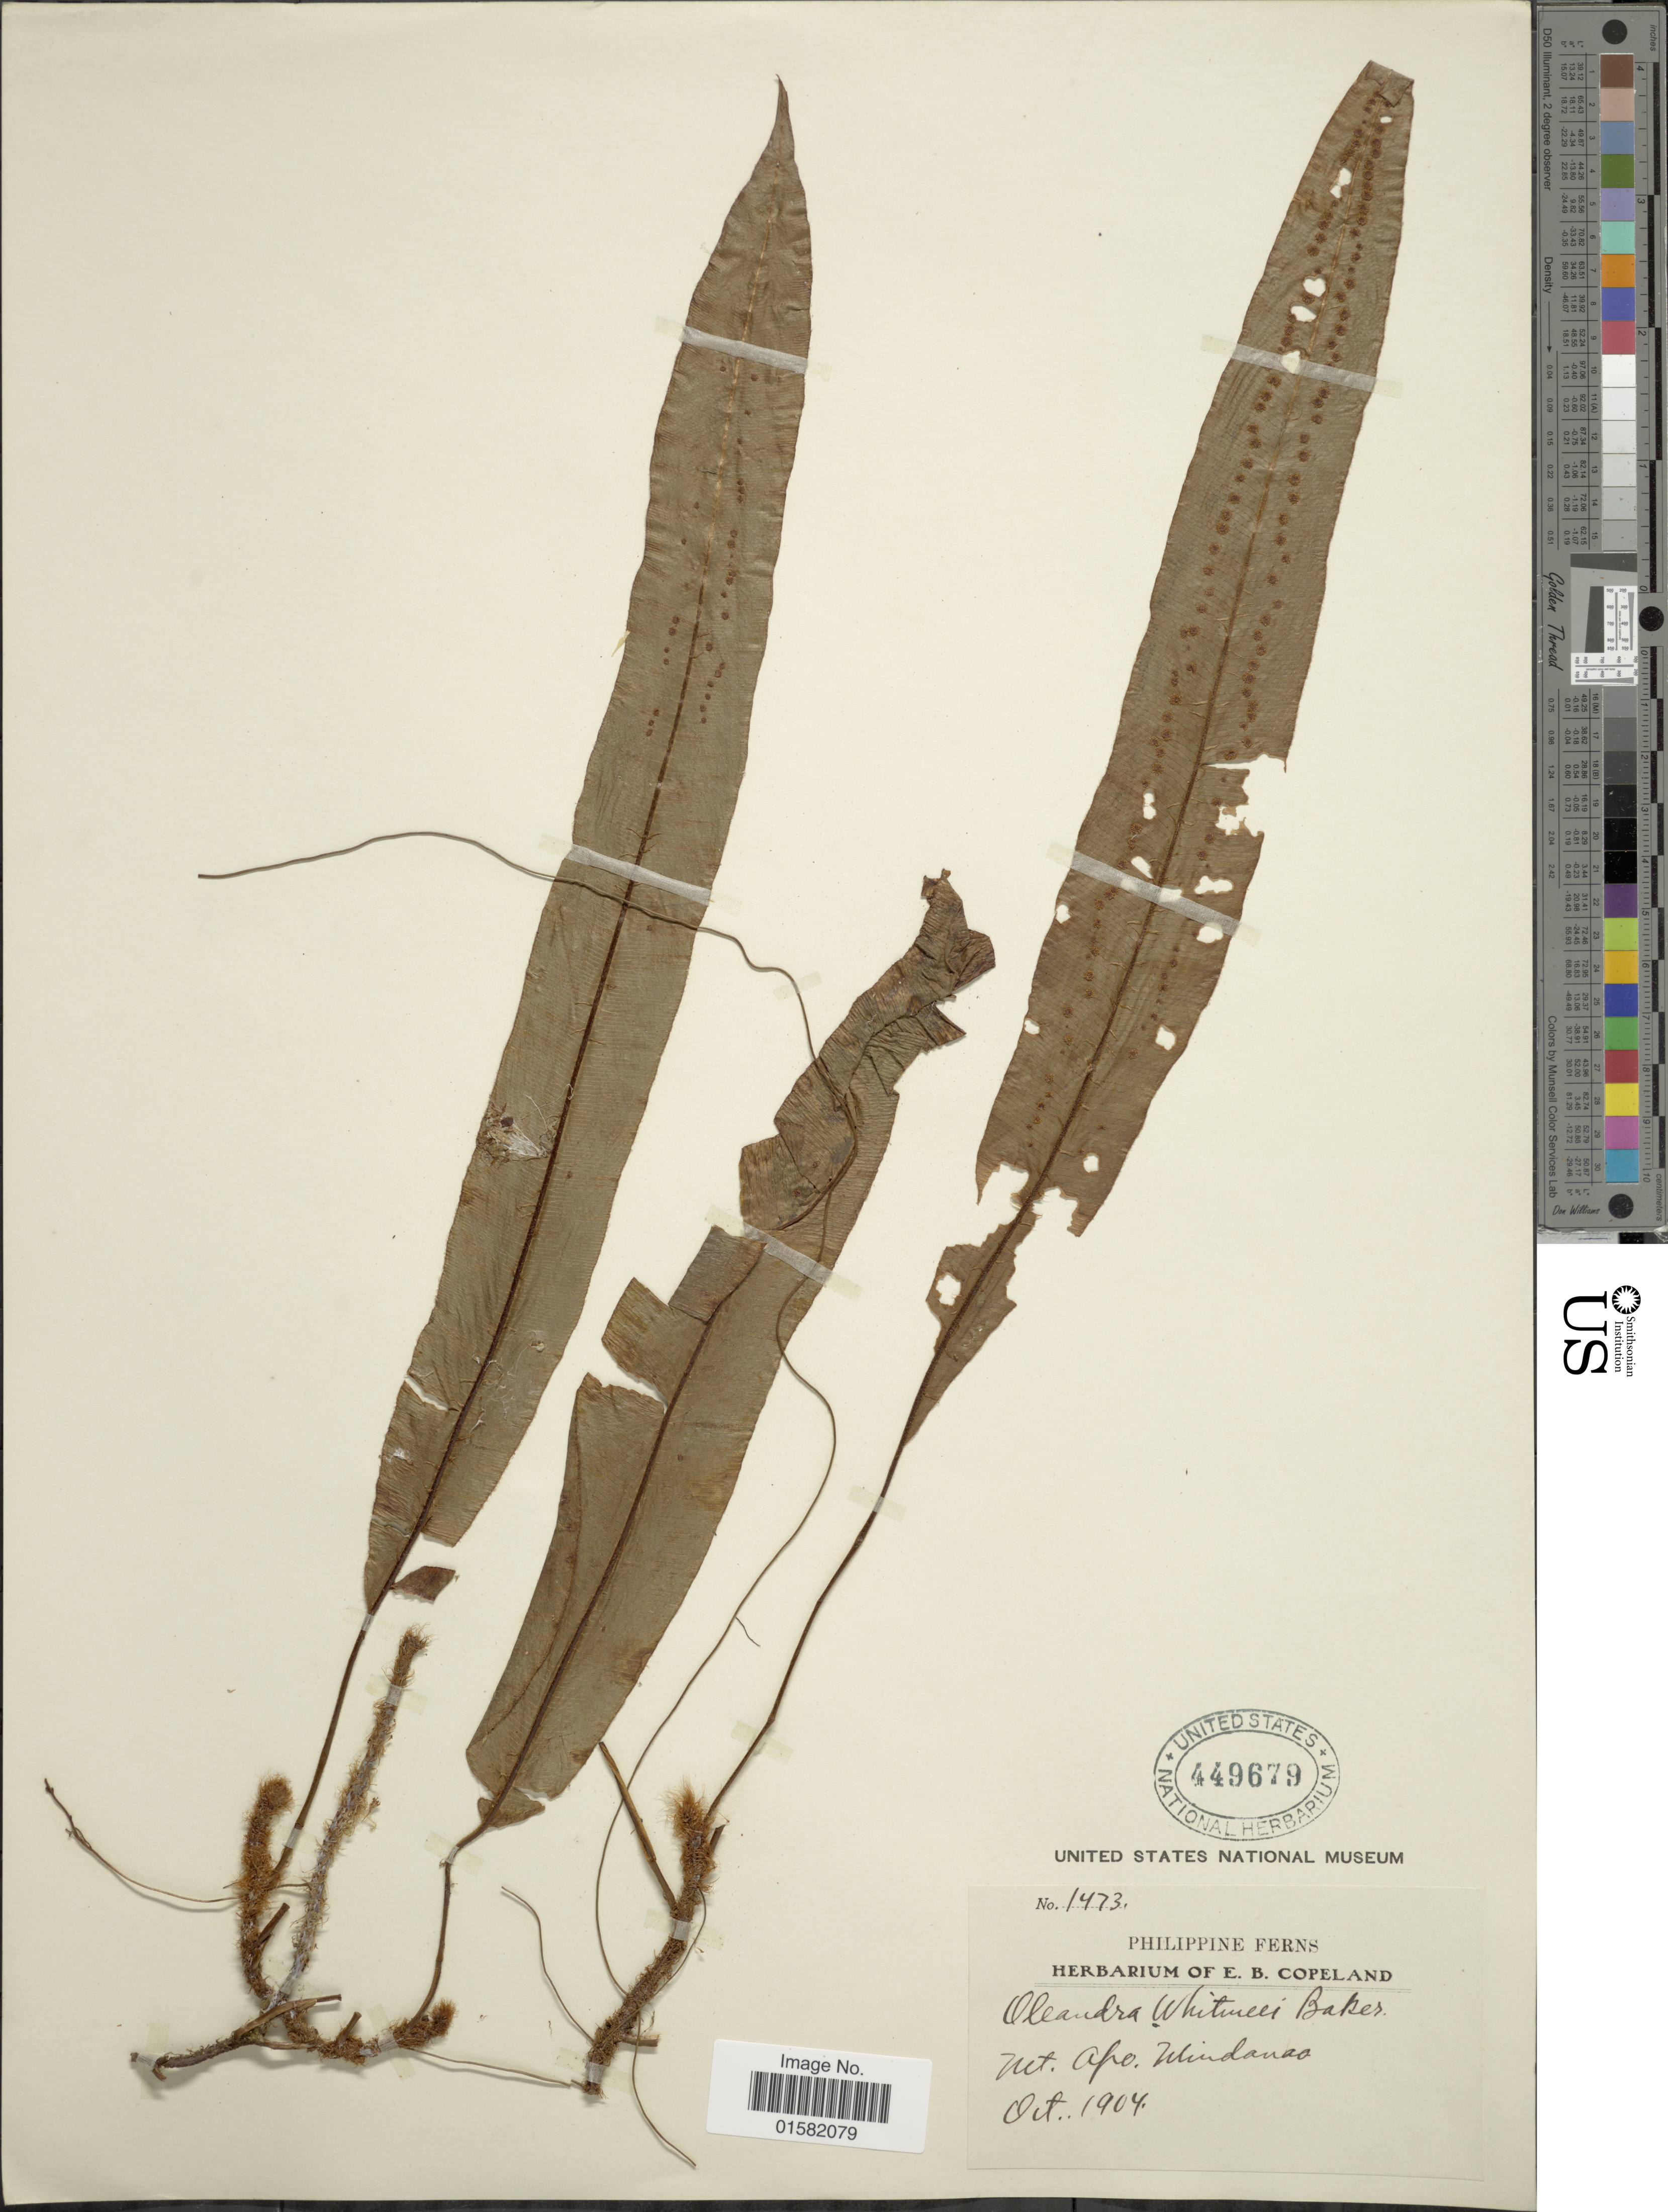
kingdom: Plantae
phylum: Tracheophyta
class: Polypodiopsida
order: Polypodiales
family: Oleandraceae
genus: Oleandra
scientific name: Oleandra whitmeei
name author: Baker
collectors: E. B. Copeland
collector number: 1473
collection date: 1904-10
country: Philippines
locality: Philippine, Mt. Apo, Mindanao.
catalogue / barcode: US 449679